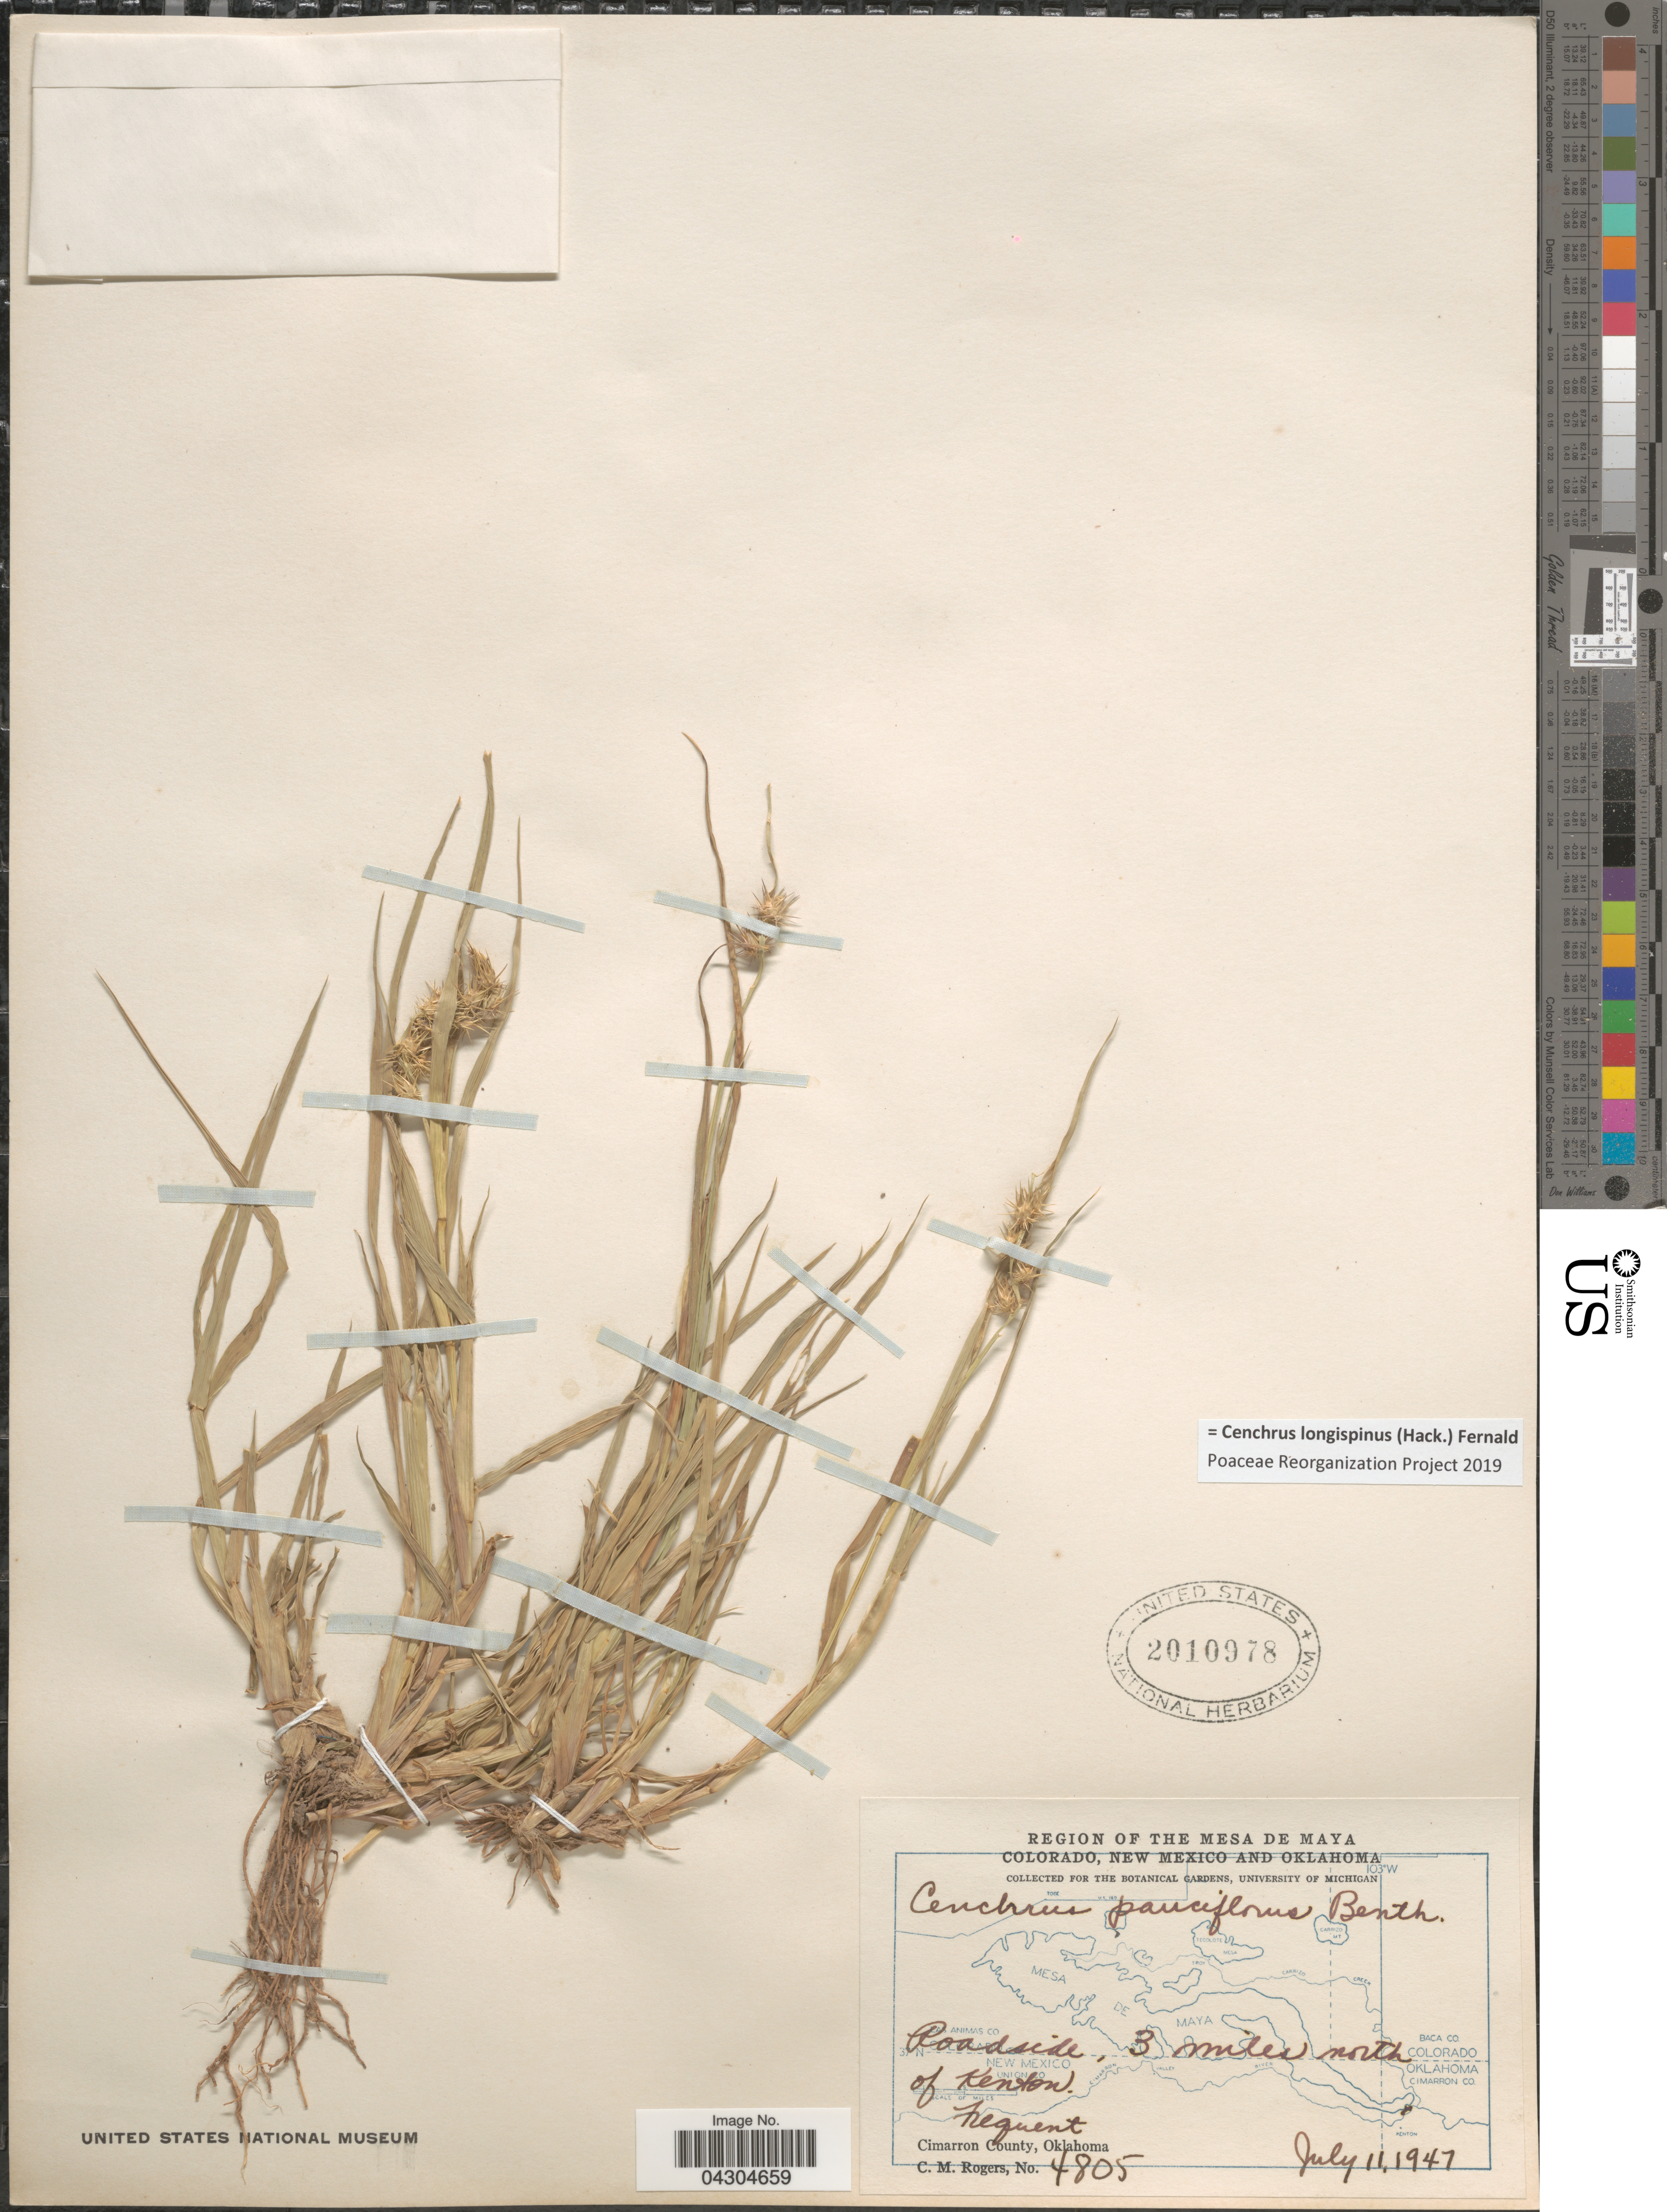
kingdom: Plantae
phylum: Tracheophyta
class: Liliopsida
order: Poales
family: Poaceae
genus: Cenchrus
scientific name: Cenchrus longispinus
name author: (Hack.) Fernald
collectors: C. M. Rogers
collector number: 4805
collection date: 1947-07-11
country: United States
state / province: Oklahoma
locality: Region Of The Mesa De Maya. Roadside, 3 miles north of Kenton. Cimarron County.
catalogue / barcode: US 2010978